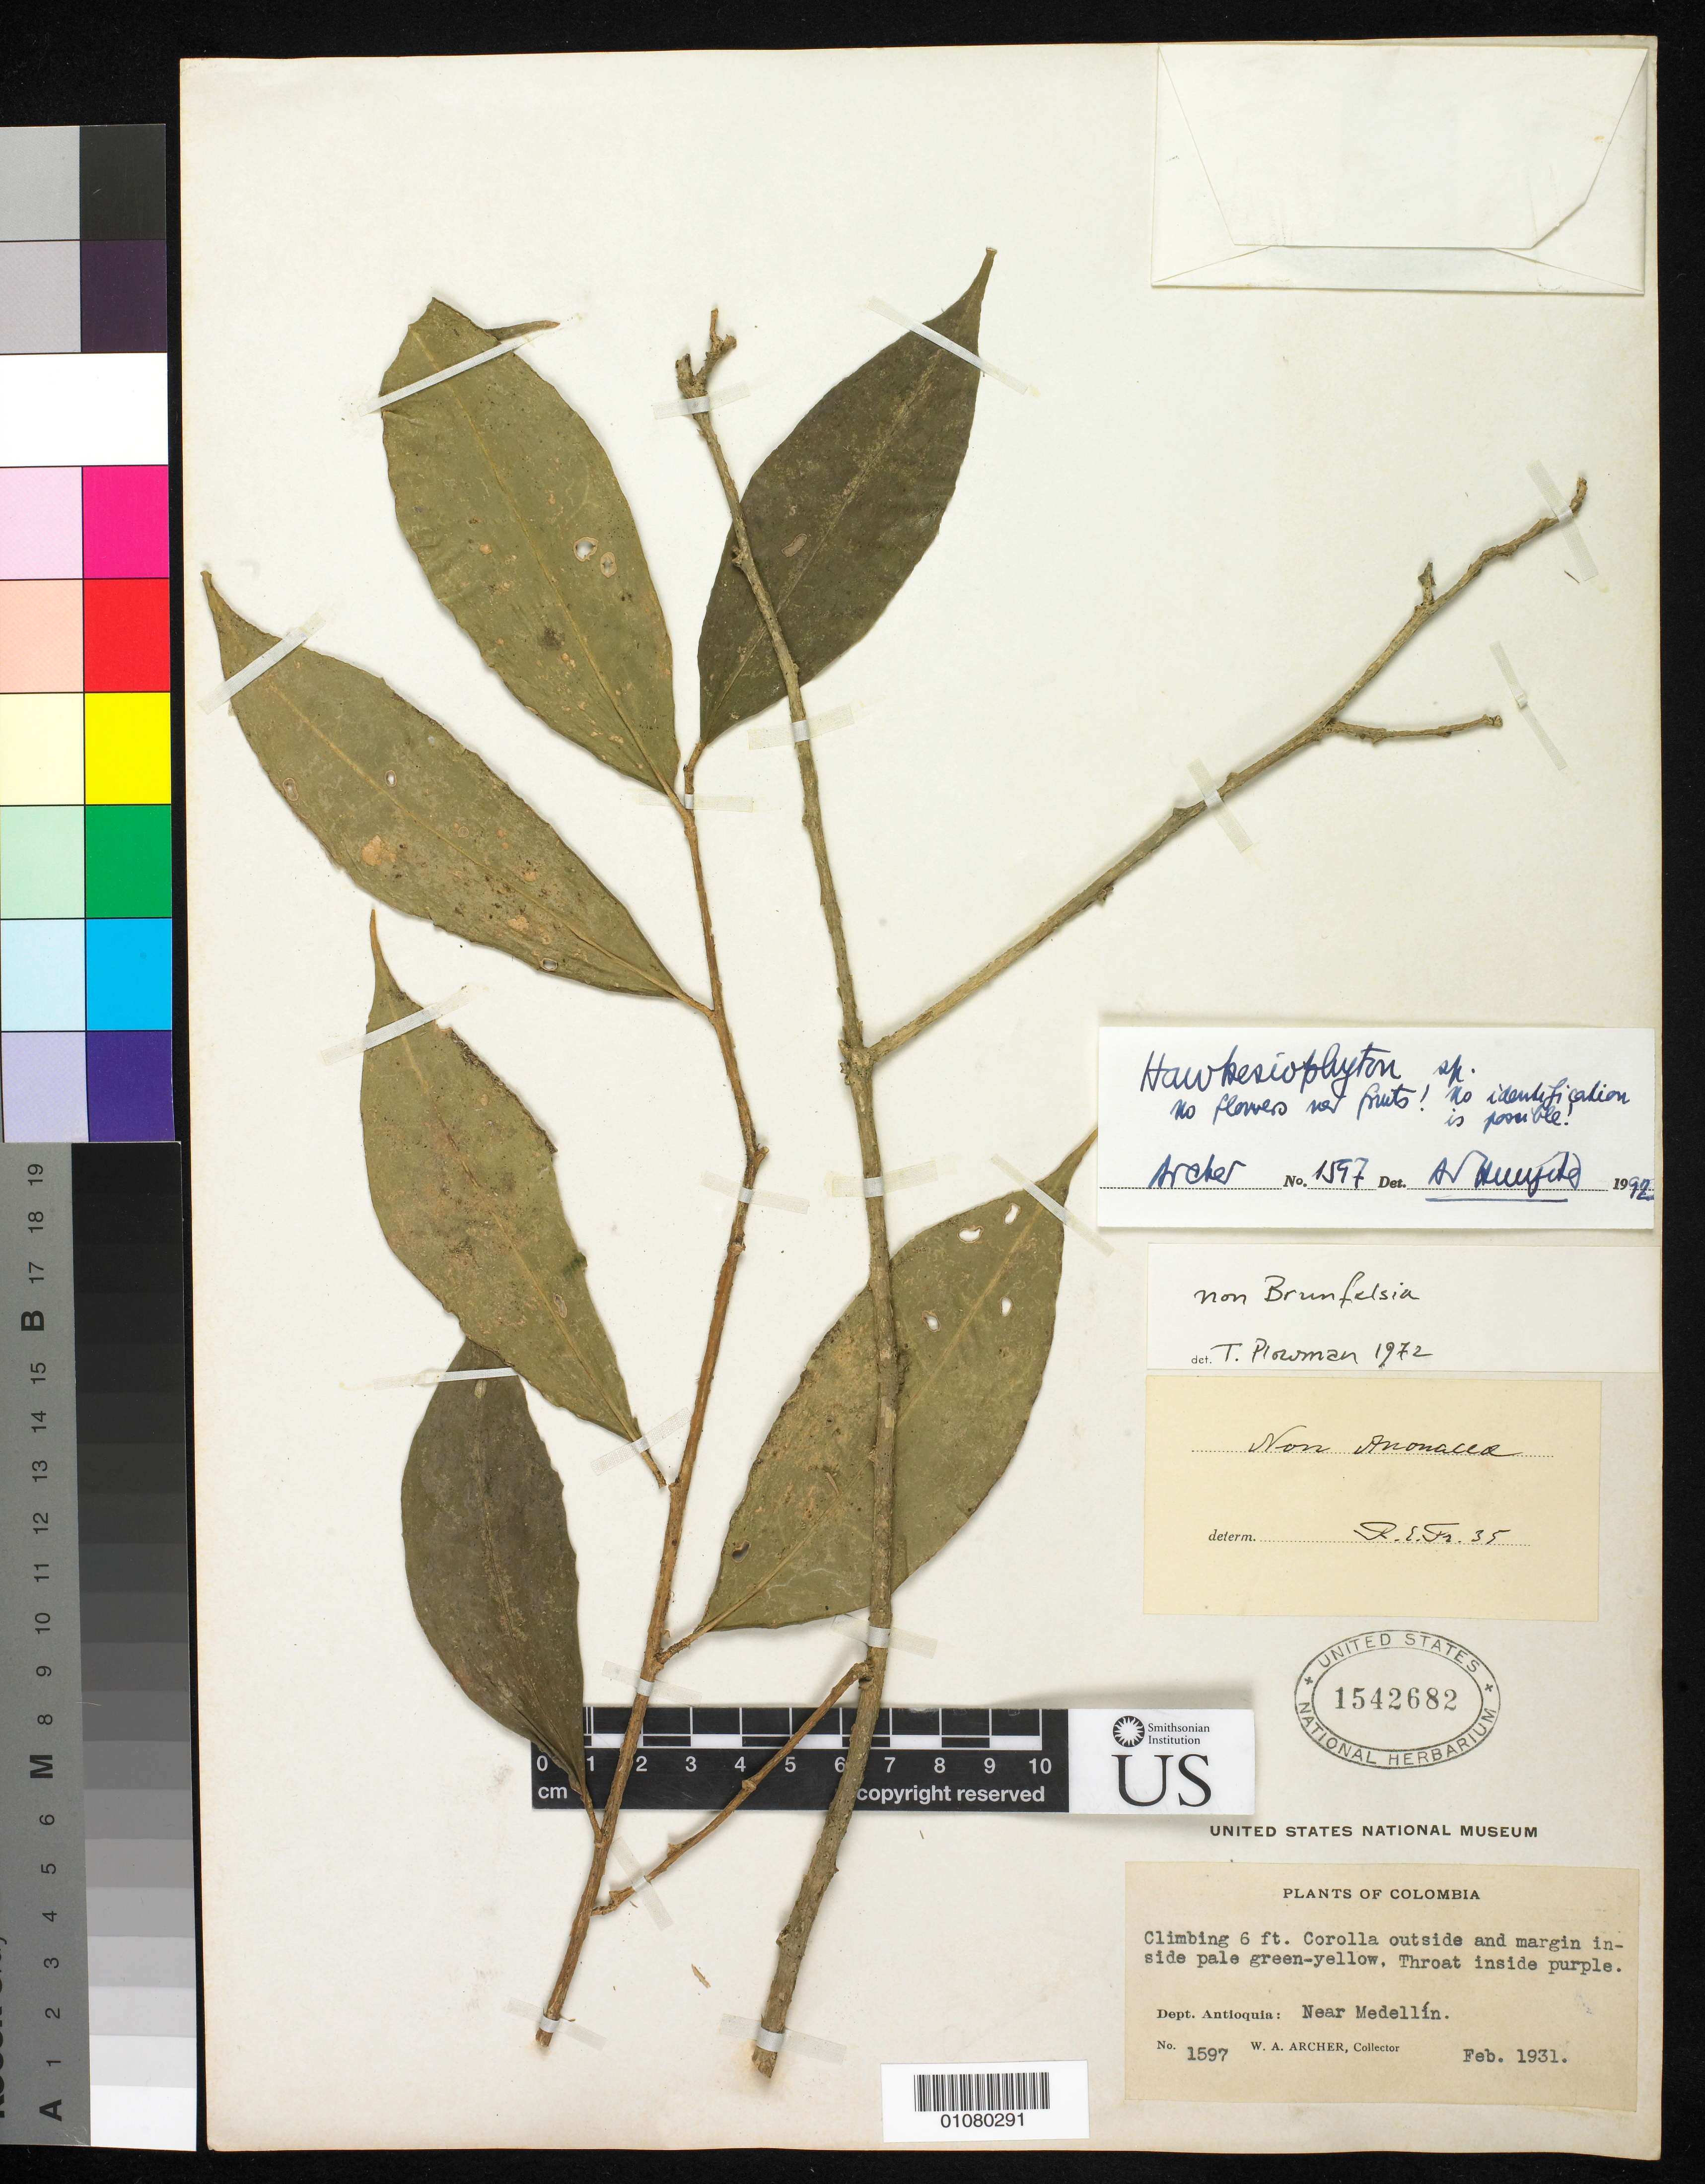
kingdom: Plantae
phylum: Tracheophyta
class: Magnoliopsida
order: Solanales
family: Solanaceae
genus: Hawkesiophyton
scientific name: Hawkesiophyton sp.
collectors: W. A. Archer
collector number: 1597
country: Colombia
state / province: Antioquia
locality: Near Medellin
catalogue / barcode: US 1542682